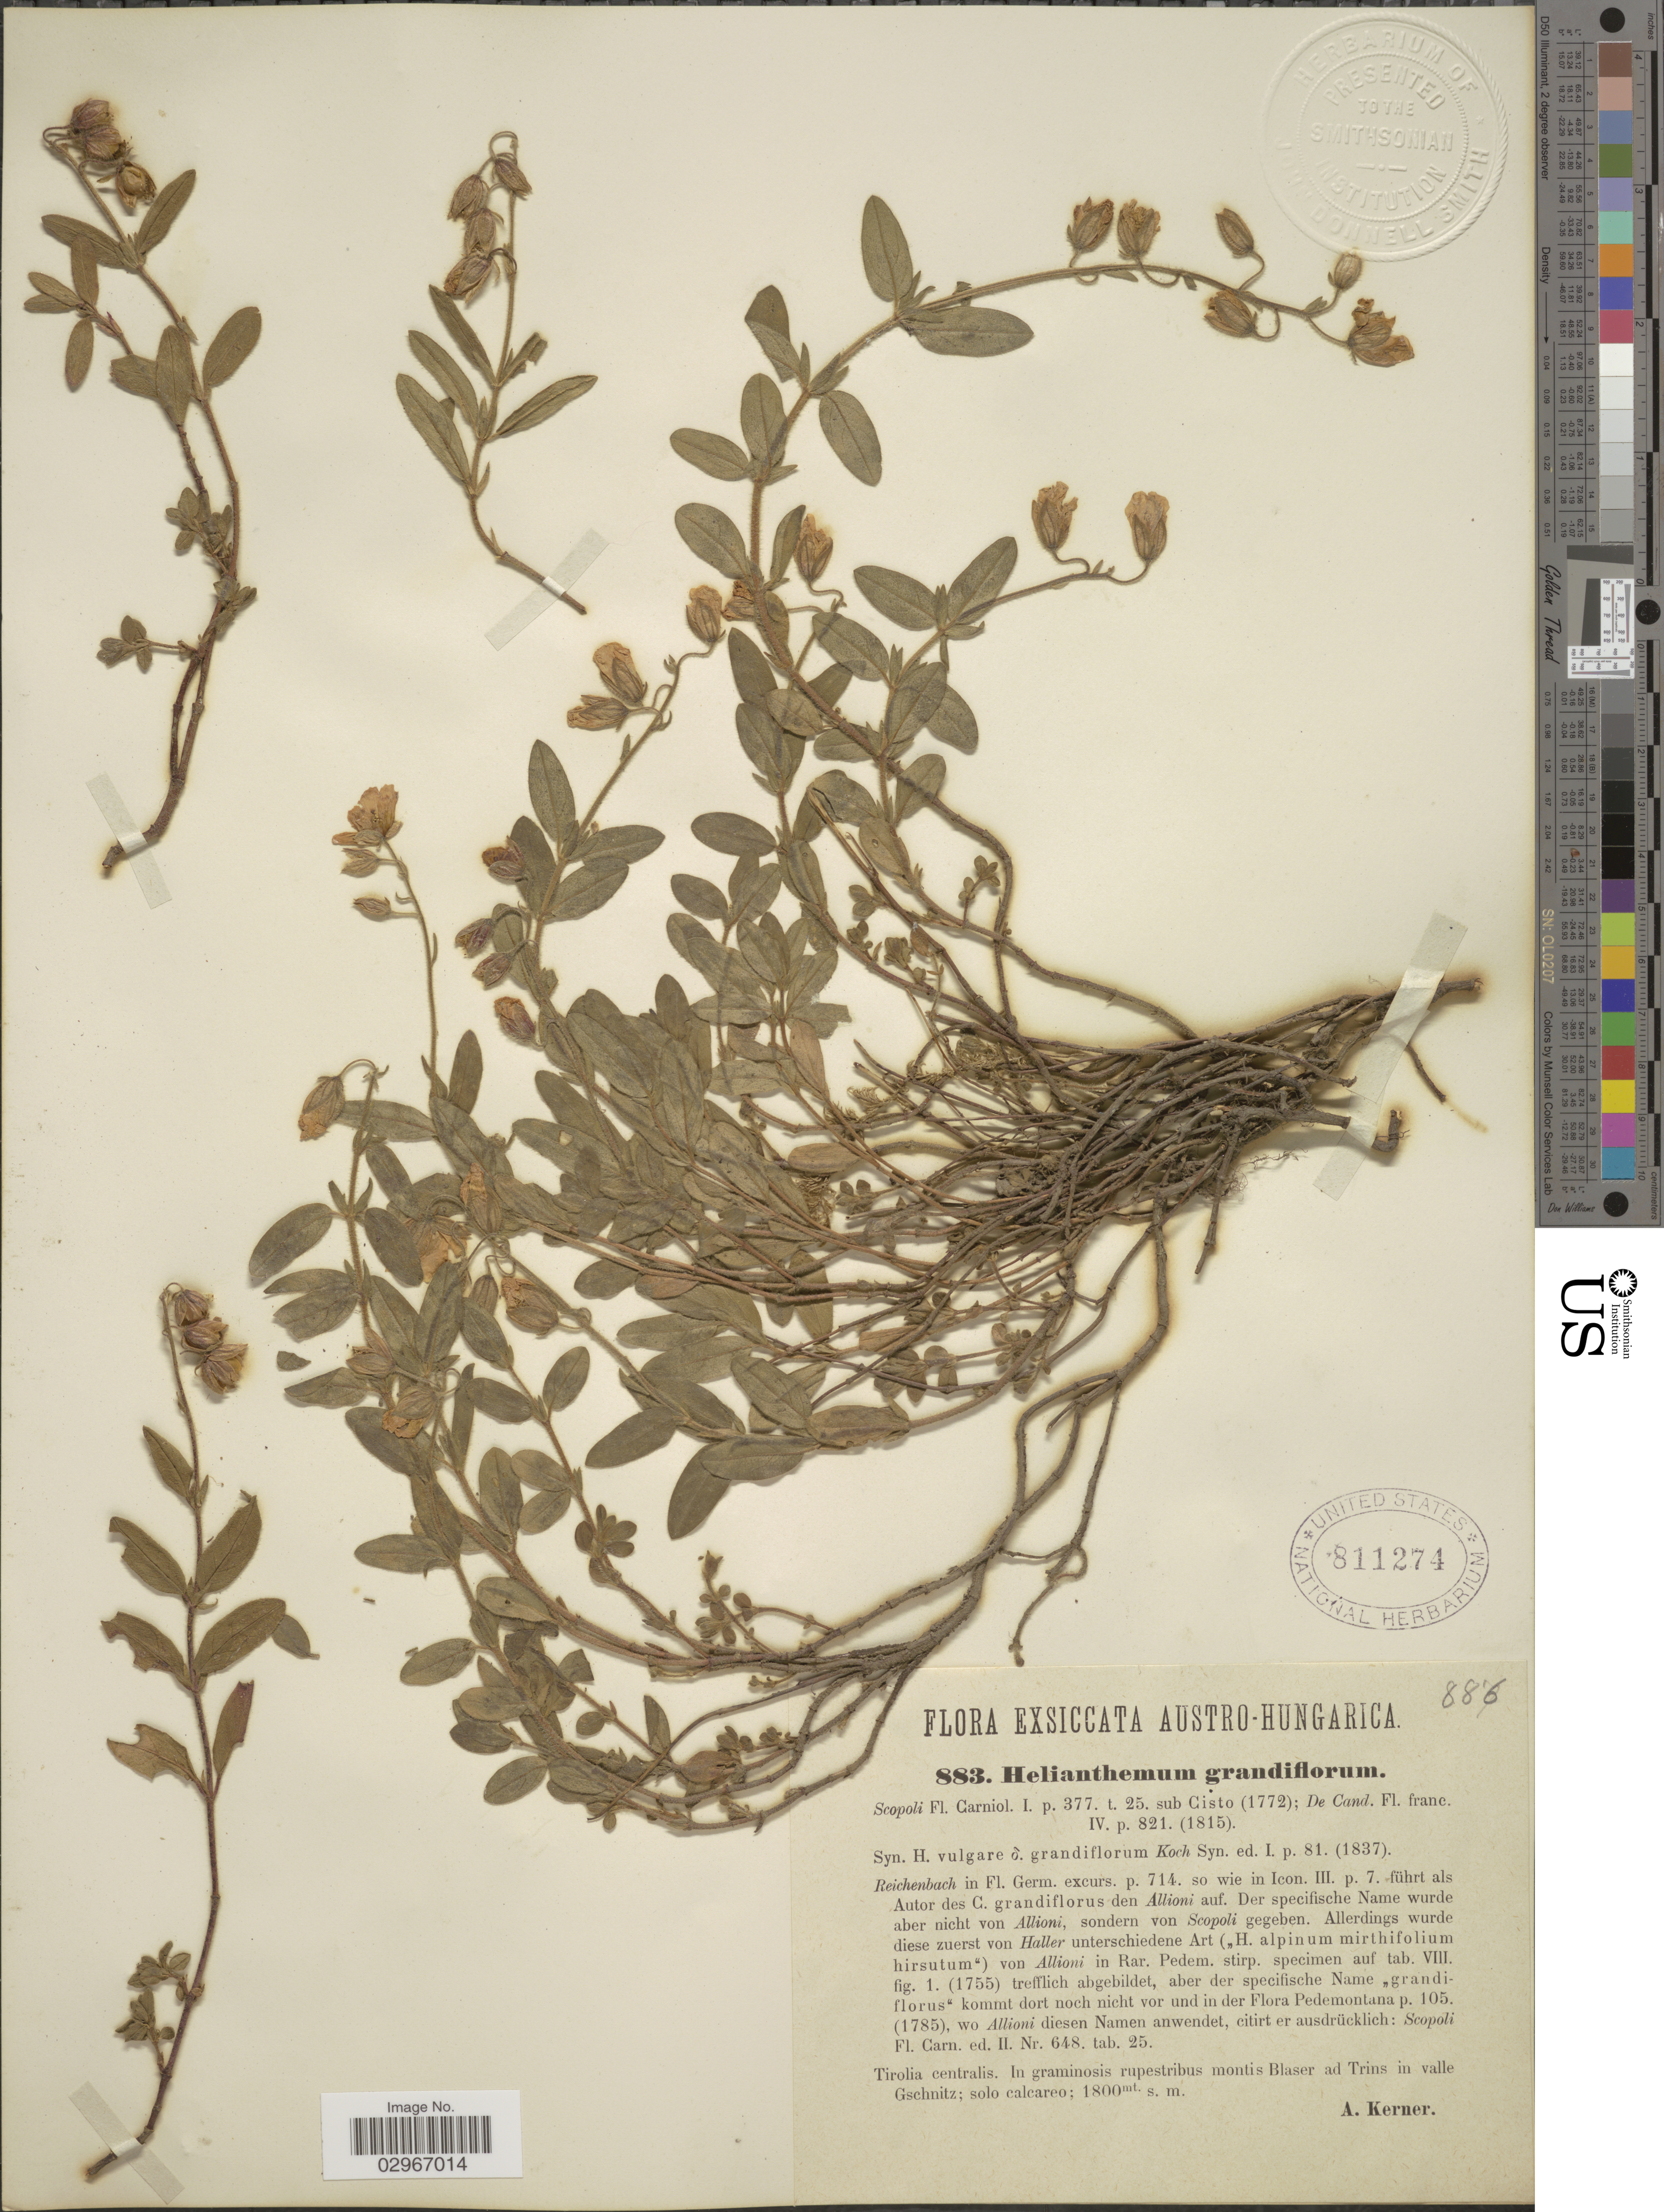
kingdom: Plantae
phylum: Tracheophyta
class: Magnoliopsida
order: Malvales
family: Cistaceae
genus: Helianthemum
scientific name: Helianthemum grandiflorum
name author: (Scop.) DC.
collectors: A. Kerner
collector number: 883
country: Austria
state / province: Tirol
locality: Austria-Hungarica. Tirolia centralis. In graminosis rupestribus montis Blaser ad Trins in valle Gschnitz; solo calcareo.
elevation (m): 1800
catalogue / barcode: US 811274